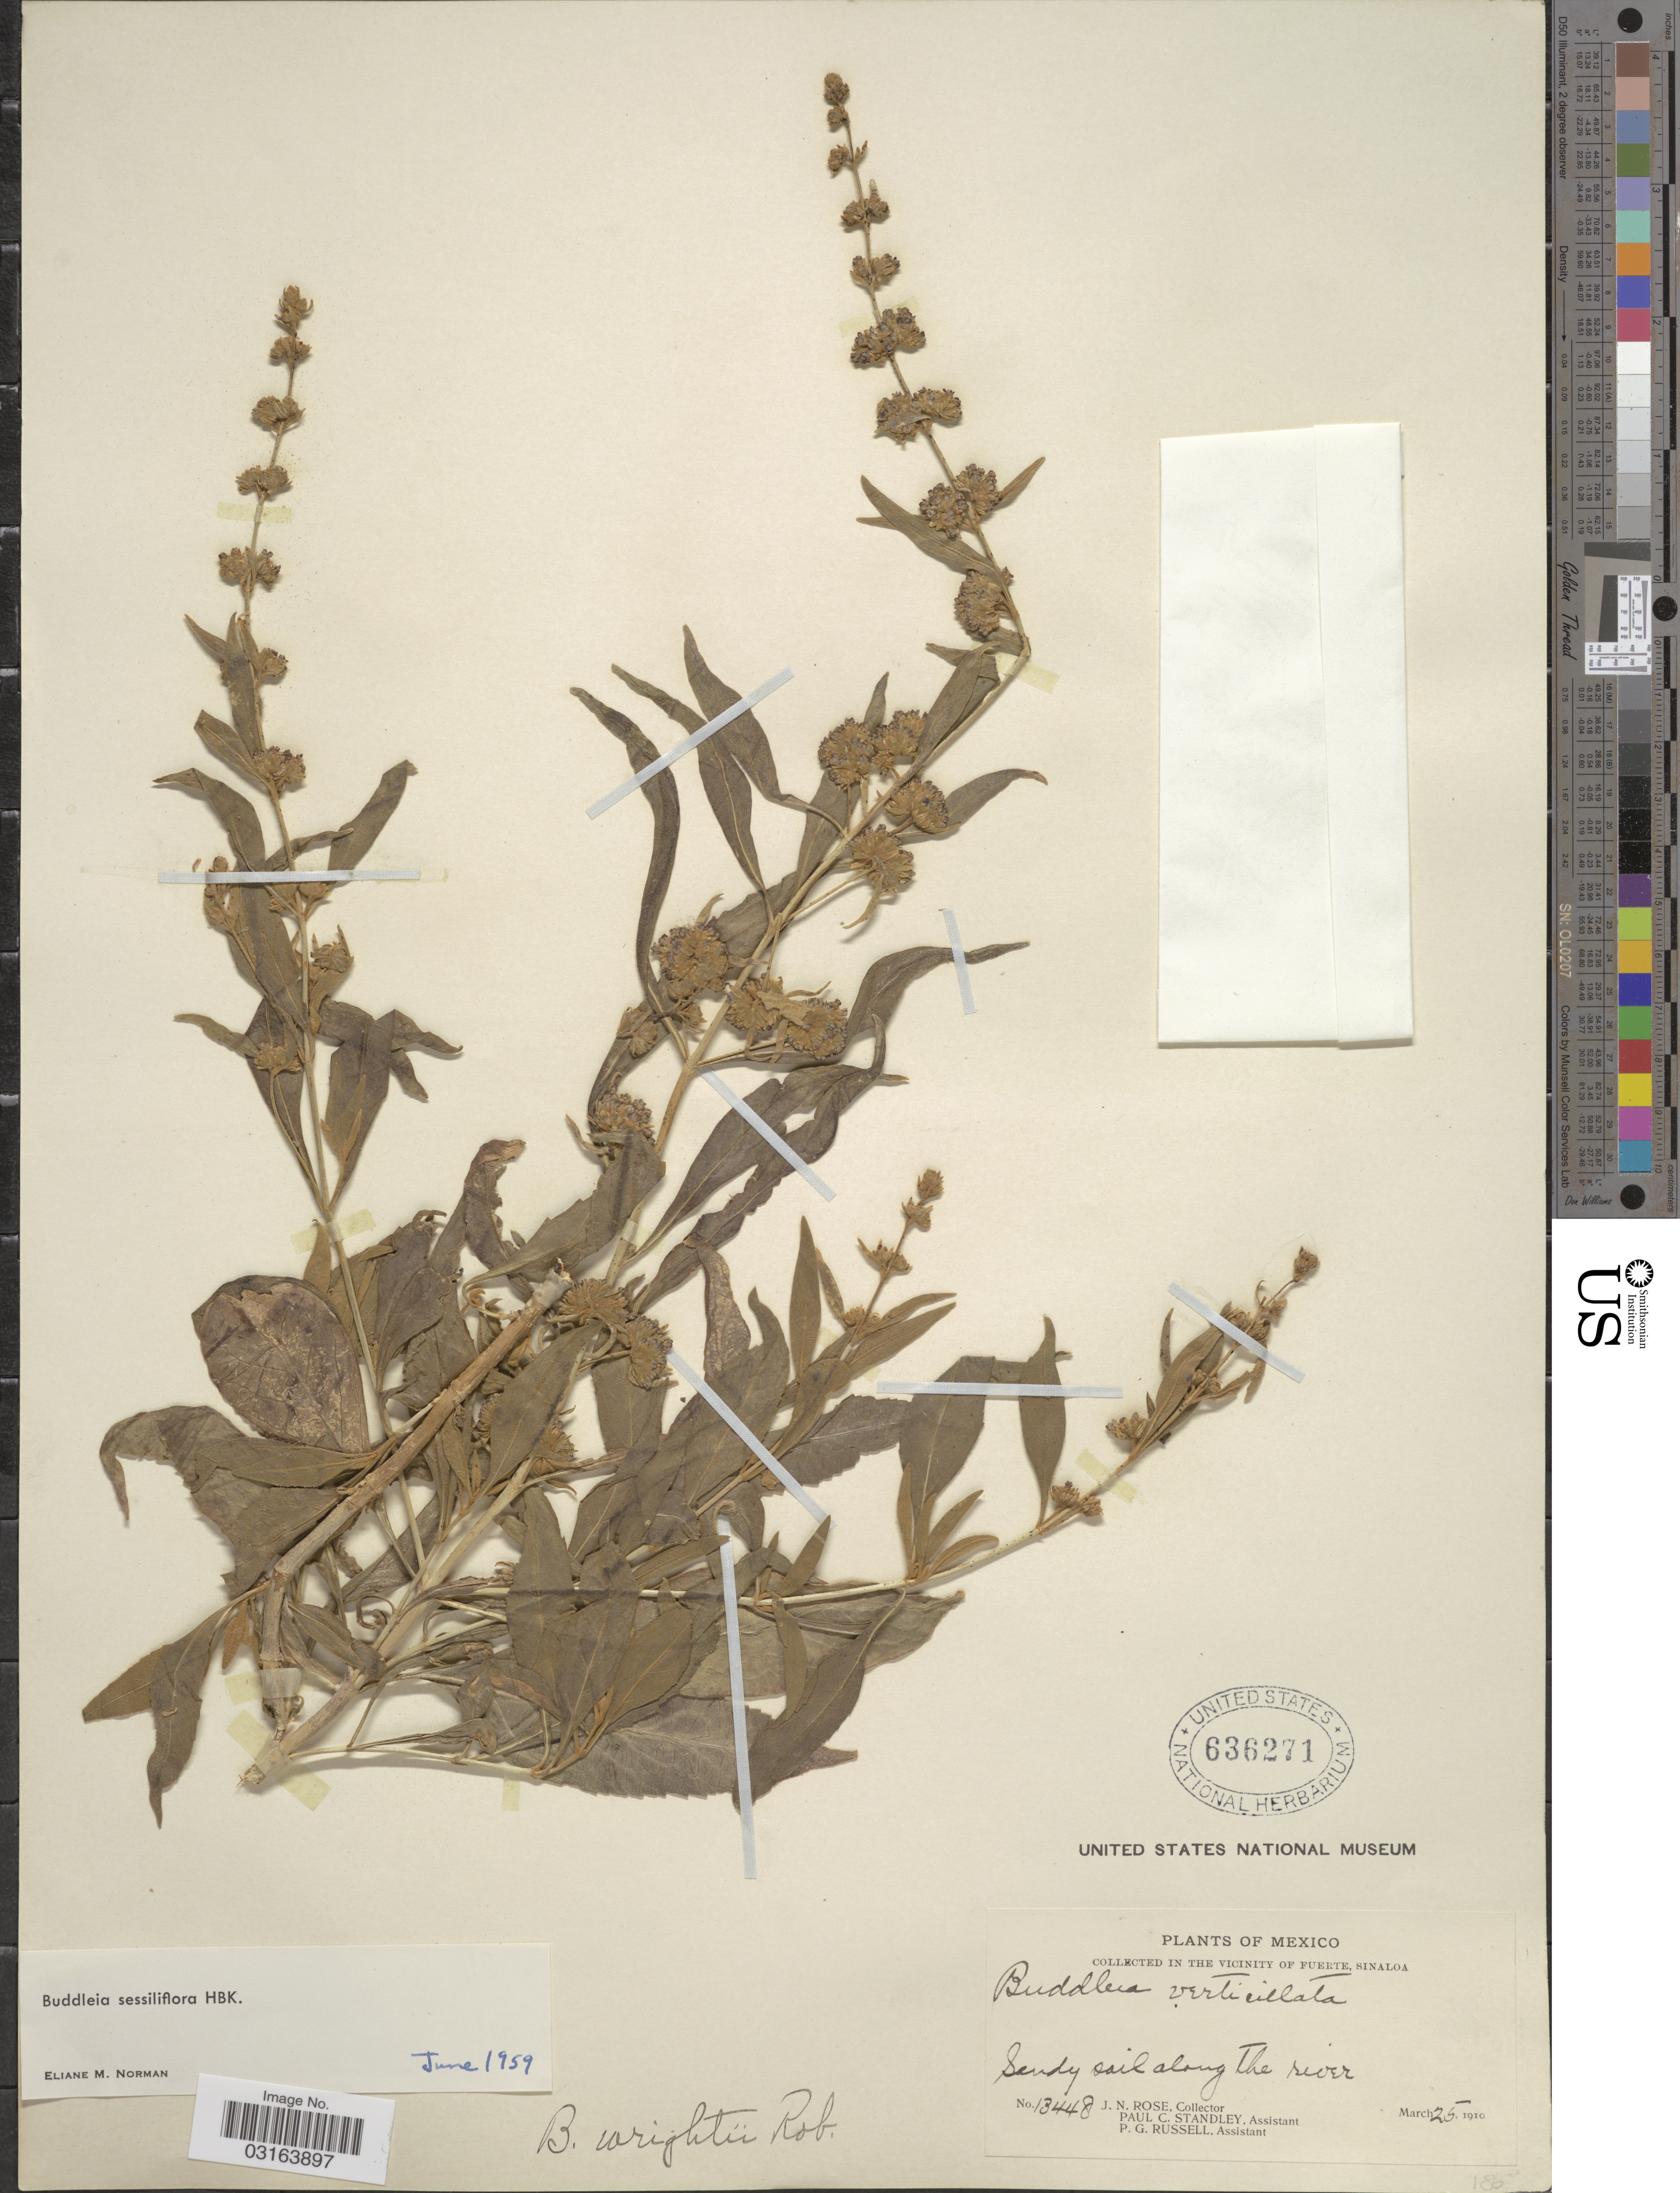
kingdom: Plantae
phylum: Tracheophyta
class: Magnoliopsida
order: Lamiales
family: Scrophulariaceae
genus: Buddleja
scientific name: Buddleja sessiliflora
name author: Kunth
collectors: J. N. Rose, P. C. Standley & P. G. Russell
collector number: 13448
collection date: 1910-03-25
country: Mexico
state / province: Sinaloa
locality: Vicinity of Fuerte. Sandy soil along the river.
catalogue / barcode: US 636271